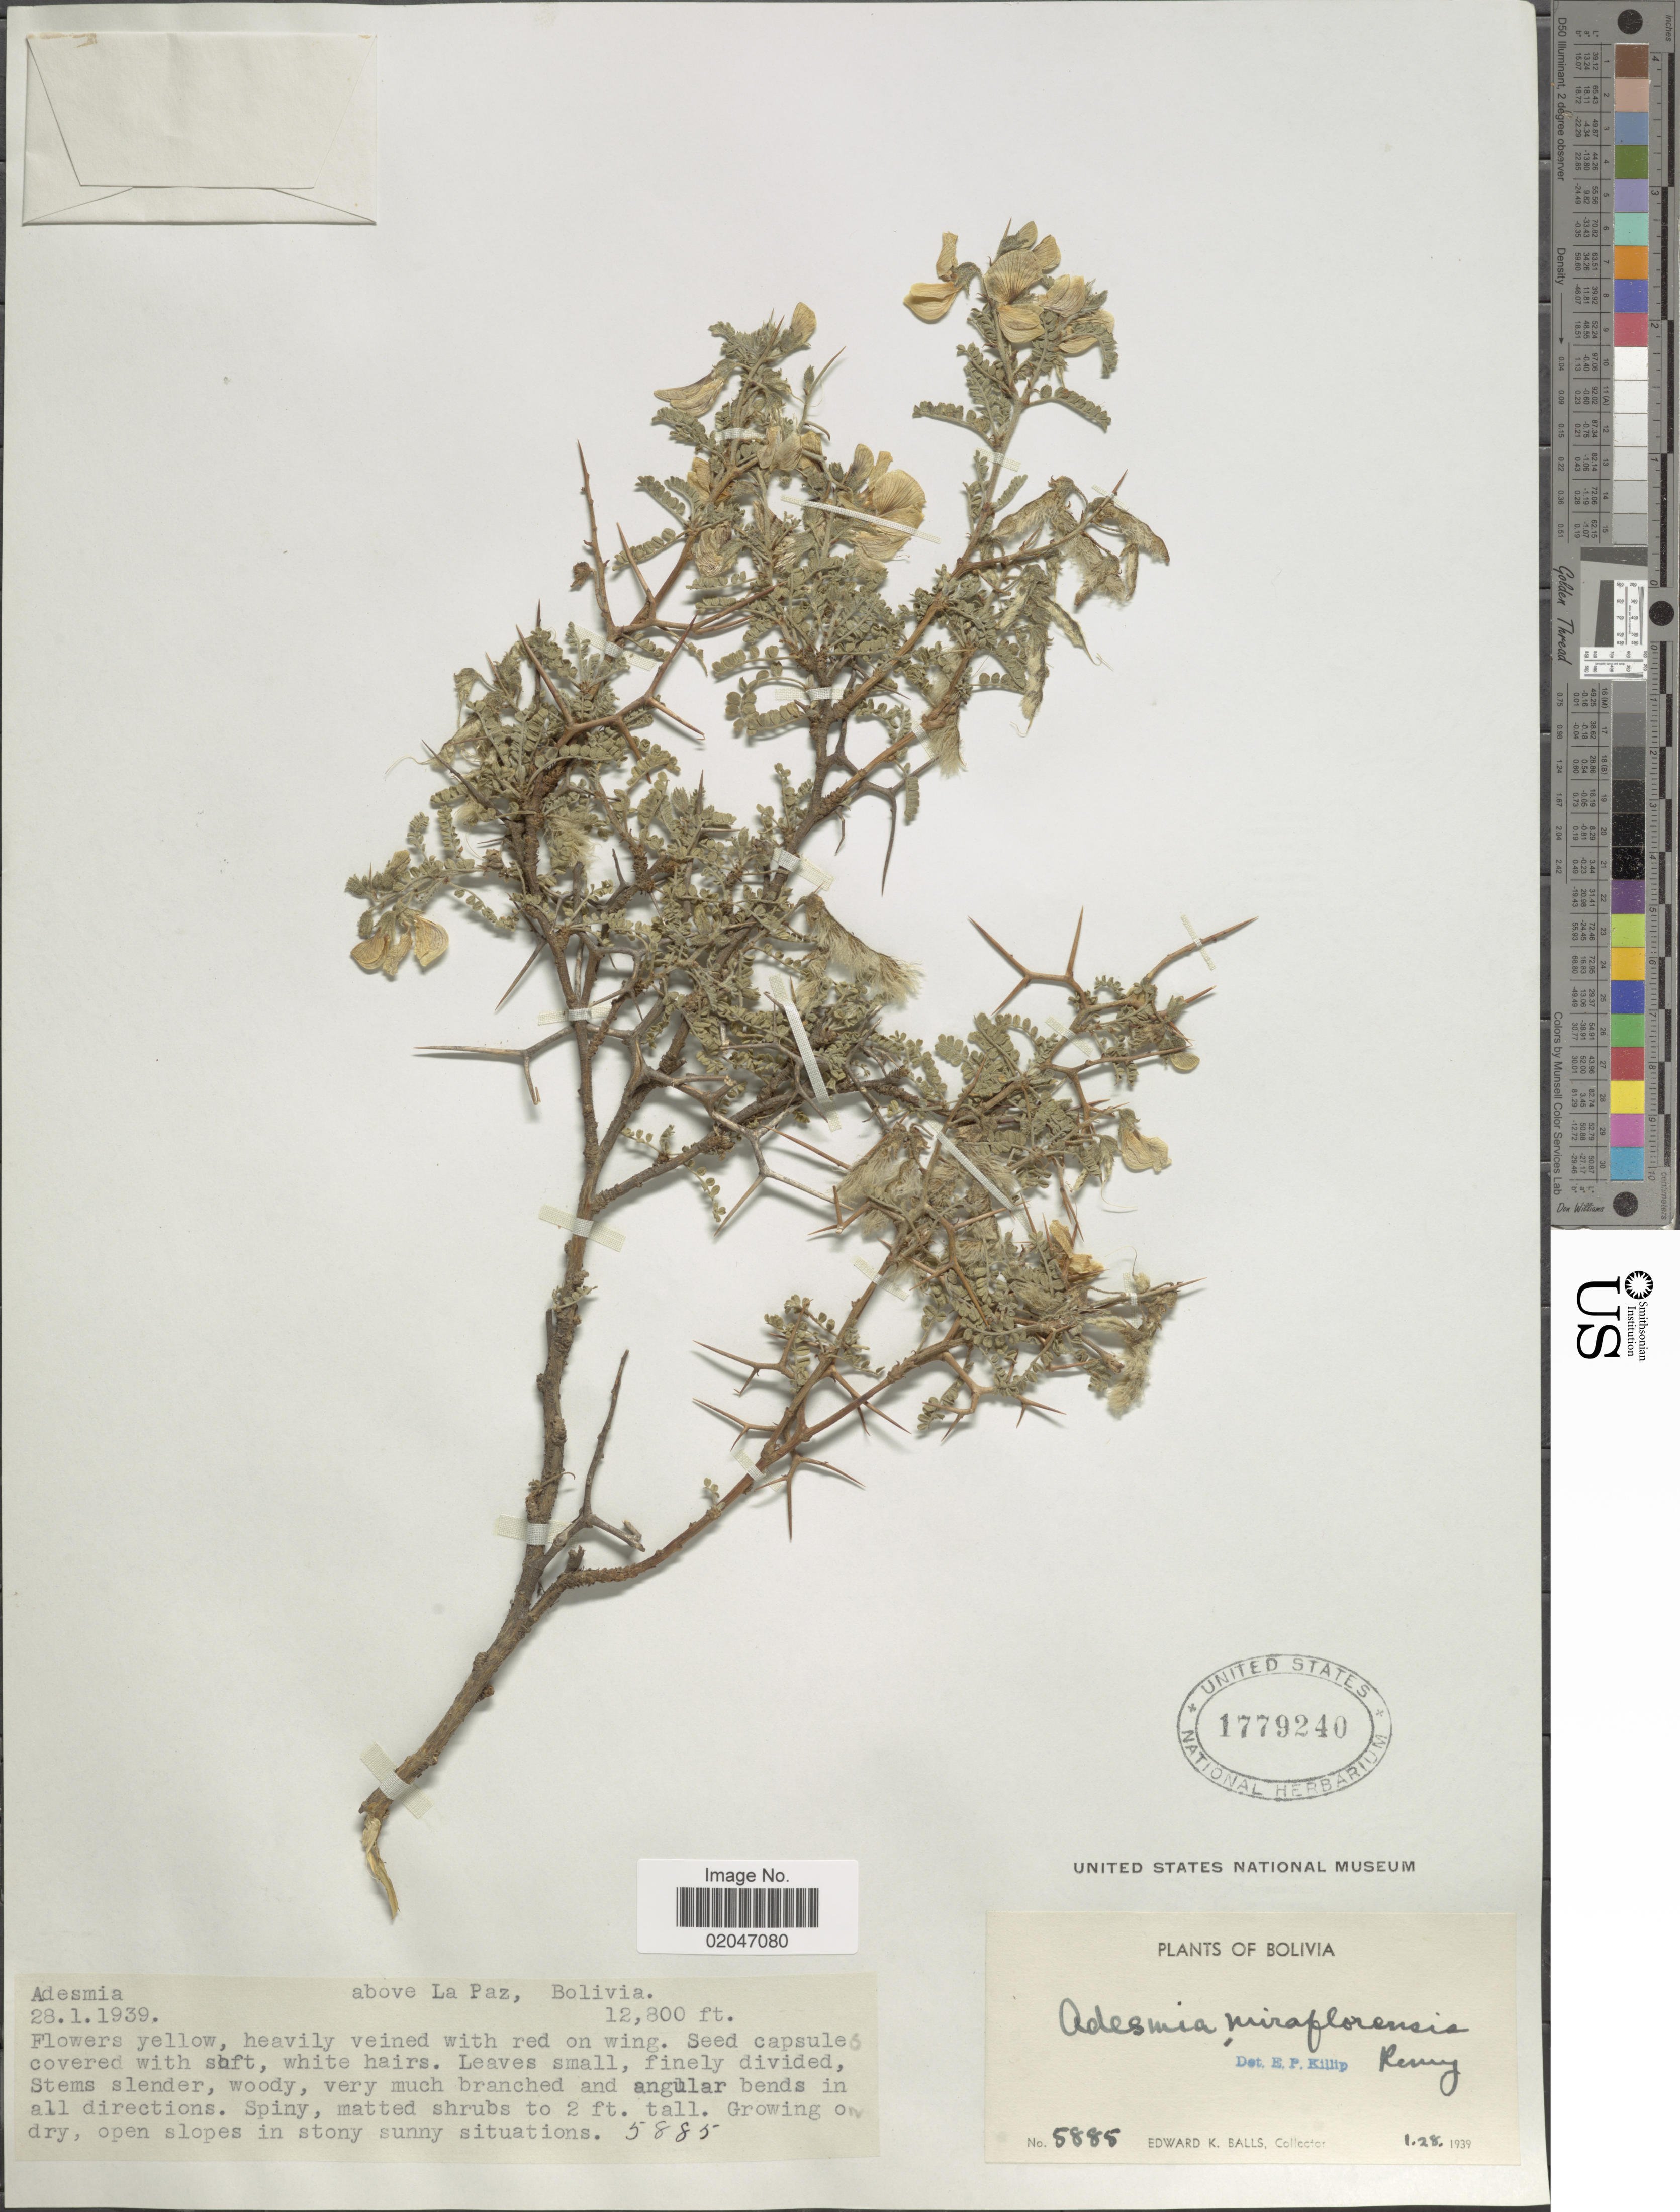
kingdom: Plantae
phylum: Tracheophyta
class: Magnoliopsida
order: Fabales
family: Fabaceae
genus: Adesmia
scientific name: Adesmia miraflorensis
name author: Remy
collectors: E. K. Balls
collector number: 5885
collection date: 1939-01-28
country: Bolivia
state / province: La Paz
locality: Above La Paz, open slopes in stony sunny situations.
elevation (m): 3901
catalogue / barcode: US 1779240